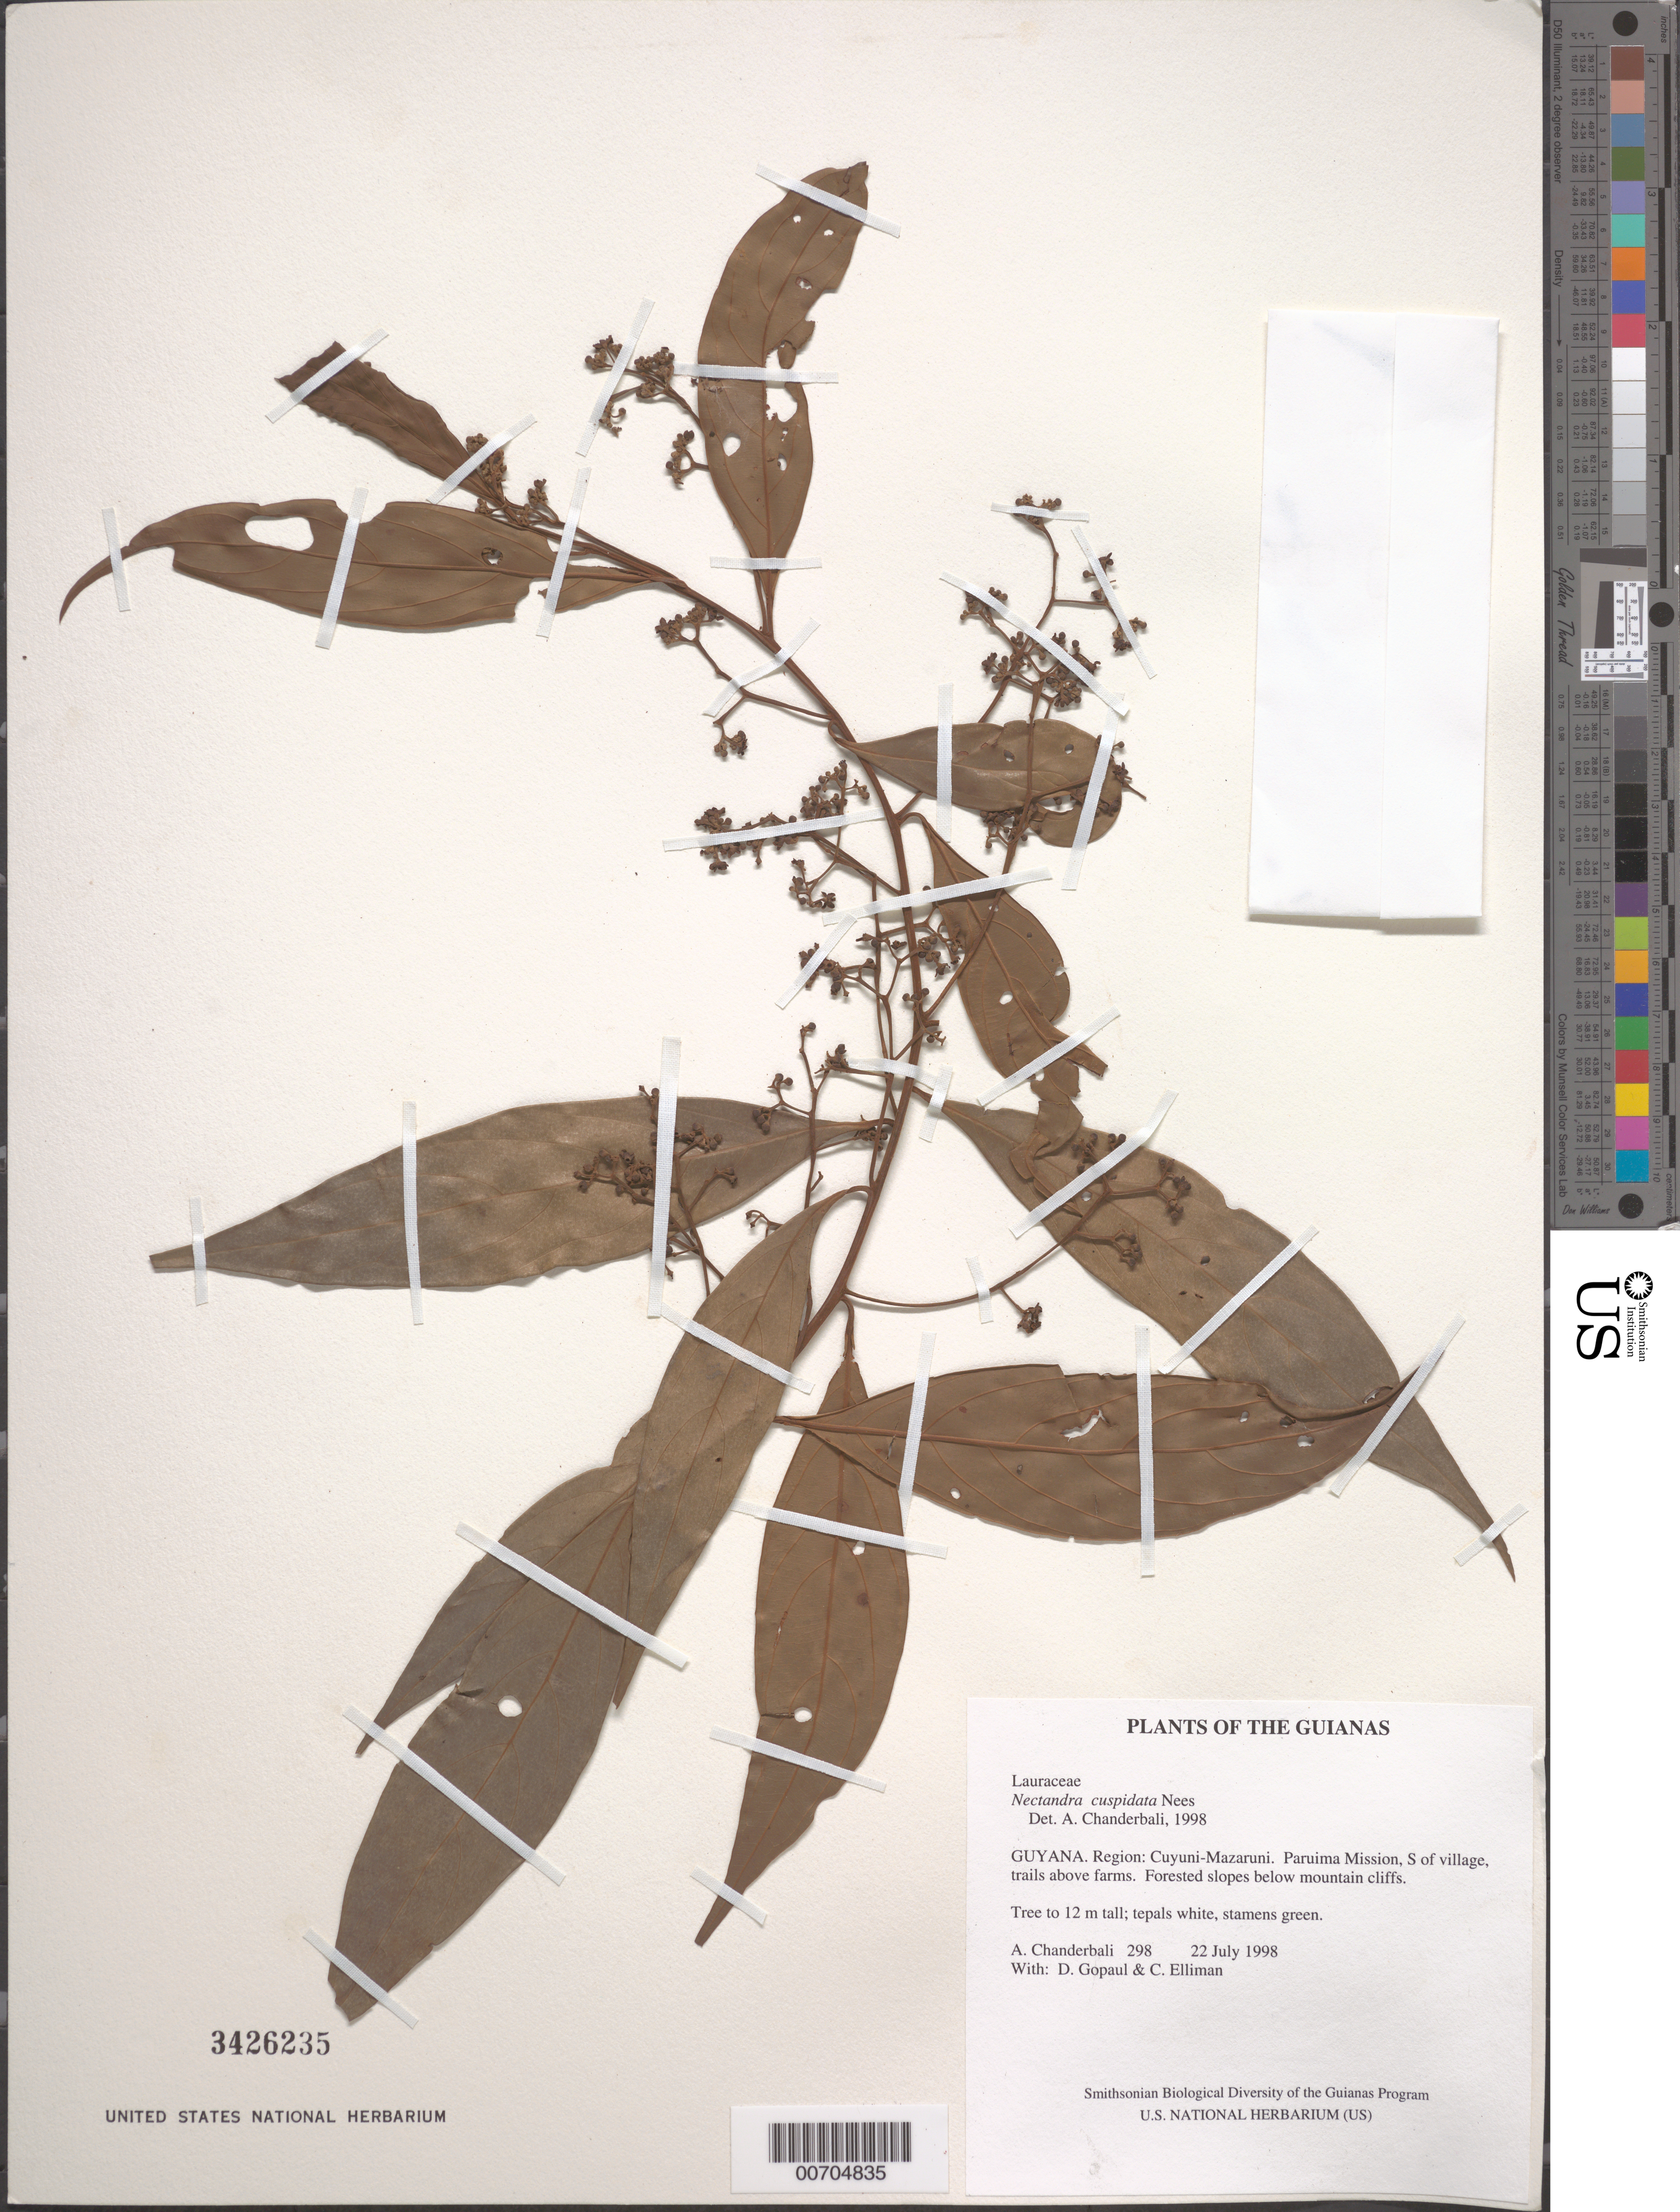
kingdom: Plantae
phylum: Tracheophyta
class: Magnoliopsida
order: Laurales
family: Lauraceae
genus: Nectandra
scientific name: Nectandra cuspidata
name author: Nees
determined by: Chanderbali, Andre Shashi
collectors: A. S. Chanderbali, D. Gopaul & C. Elliman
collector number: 298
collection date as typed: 22 July 1998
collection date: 1998-07-22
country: Guyana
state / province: Cuyuni-Mazaruni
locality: Paruima Mission, S of village, trails above farms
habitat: Forested slopes below mountain cliffs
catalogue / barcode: US 3426235